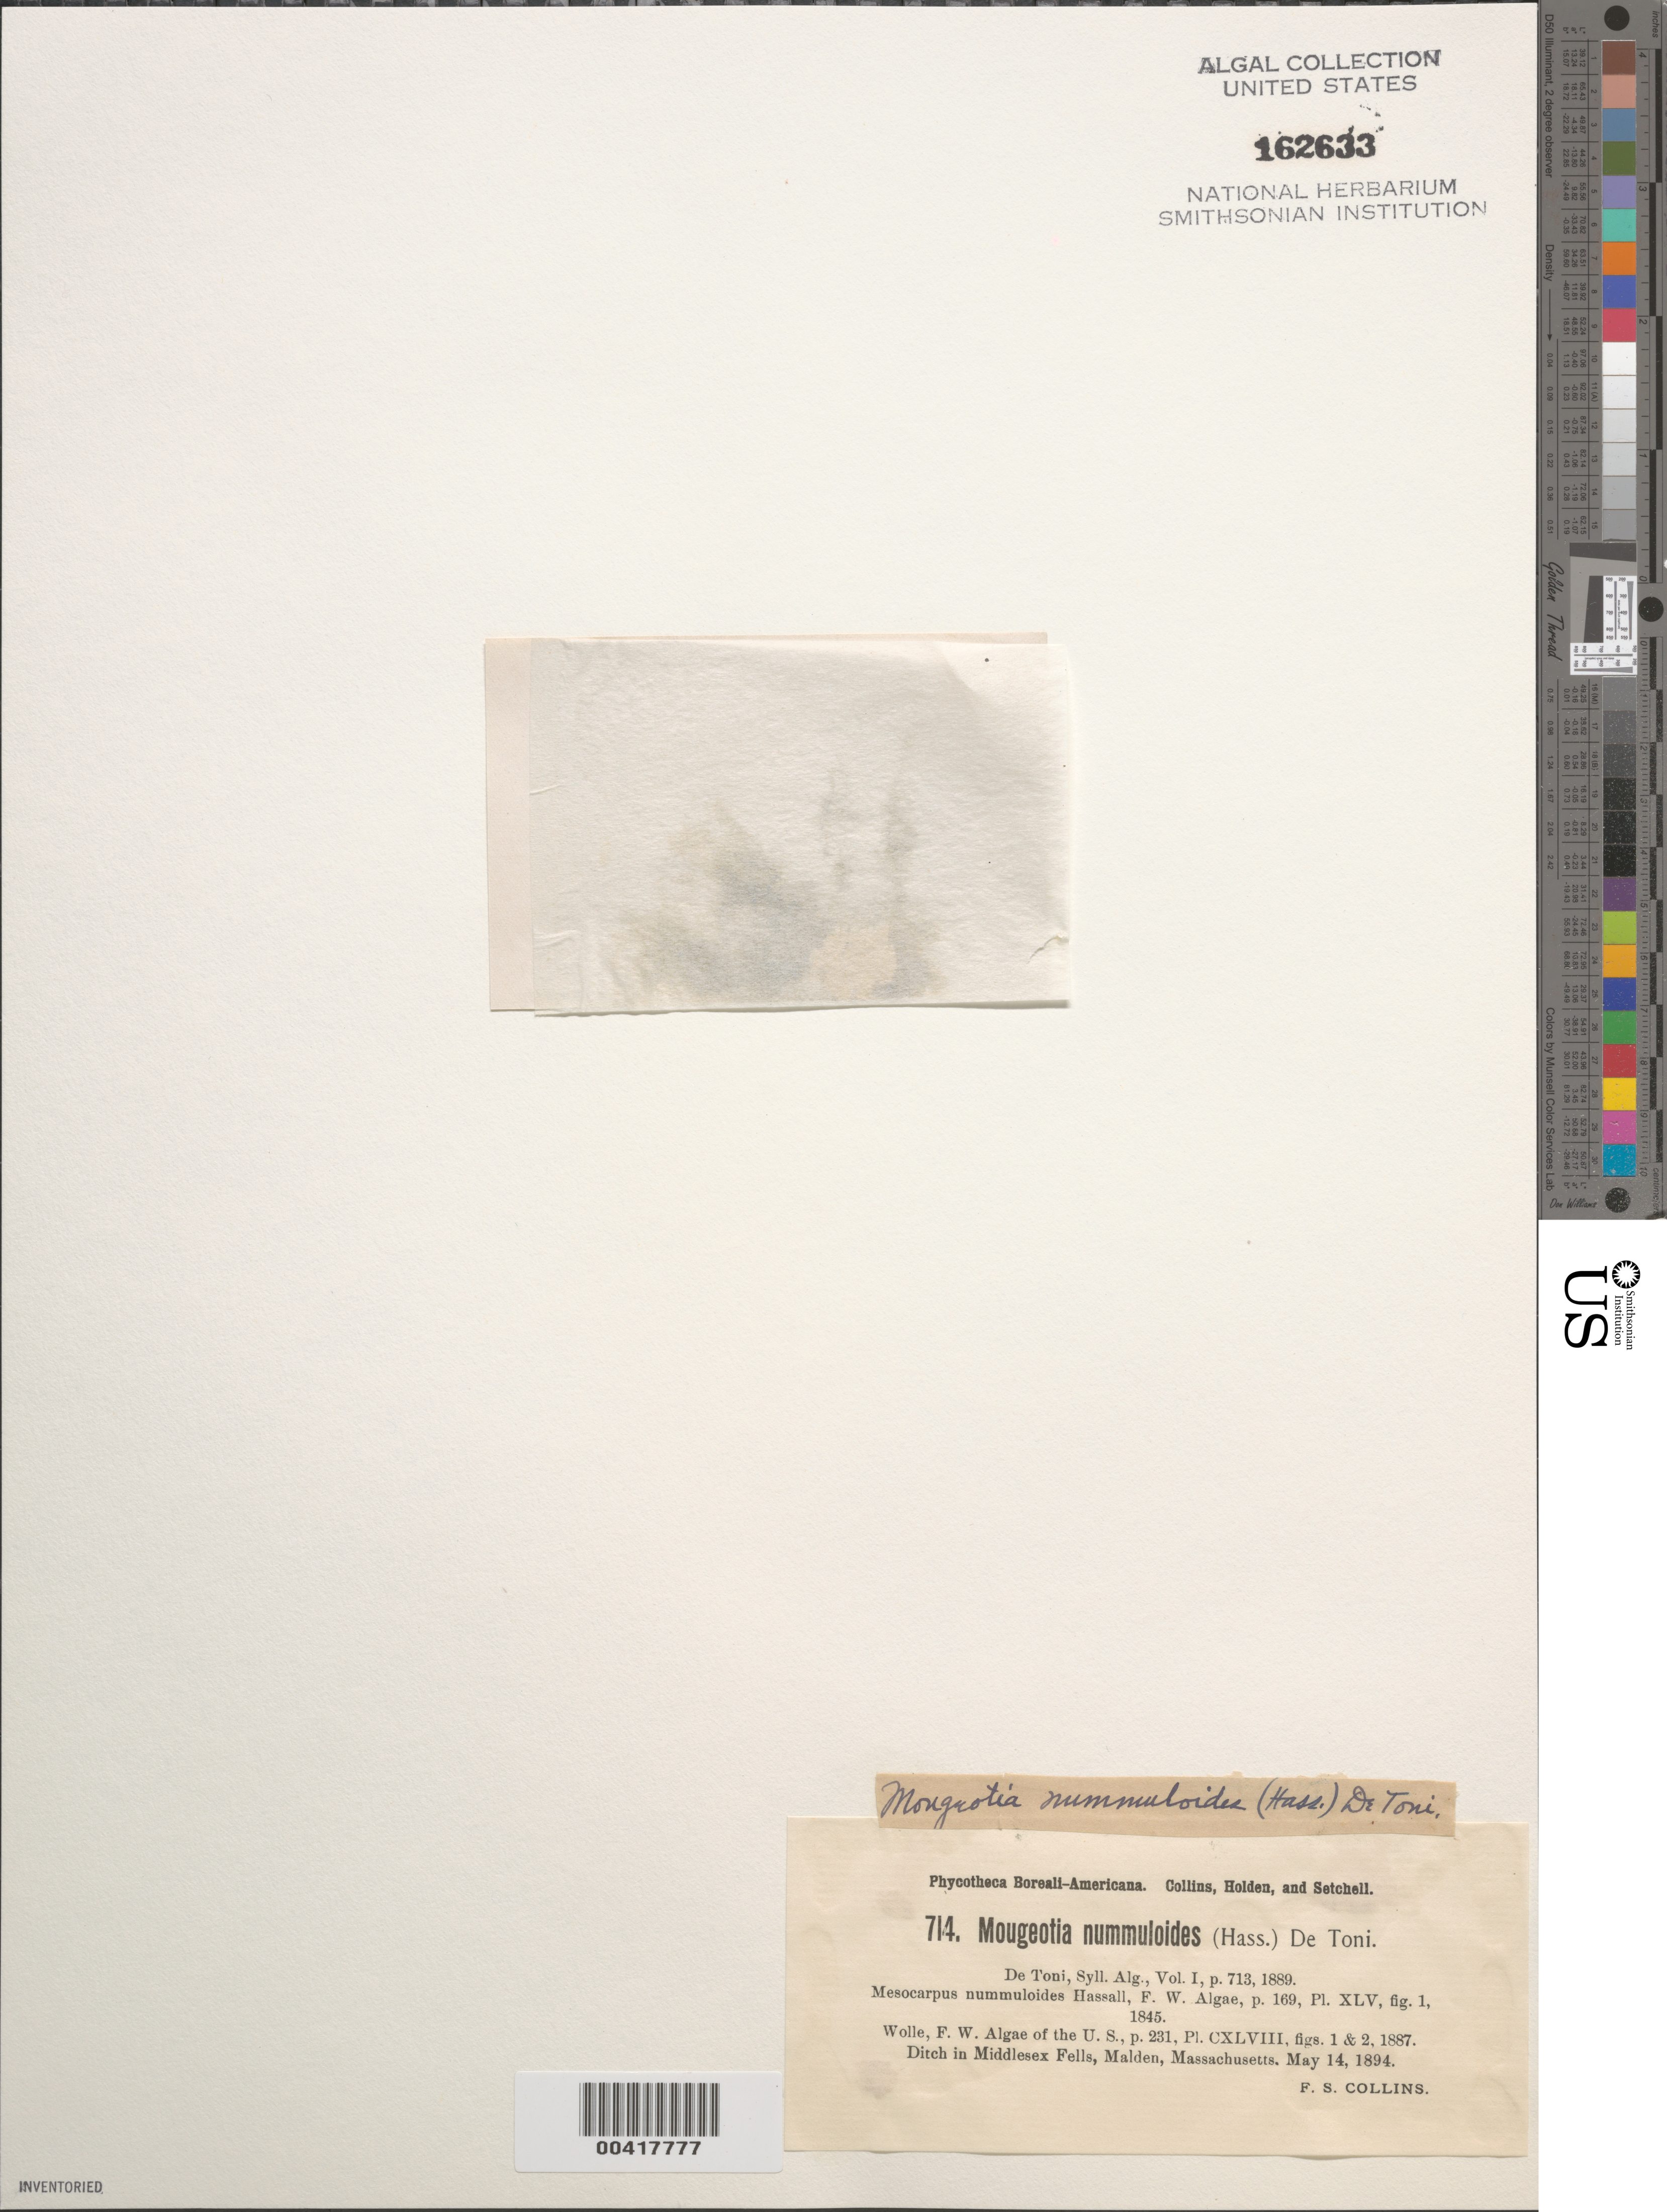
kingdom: Plantae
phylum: Charophyta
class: Zygnematophyceae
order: Zygnematales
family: Zygnemataceae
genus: Mougeotia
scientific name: Mougeotia nummuloides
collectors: F. Collins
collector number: PB-A 714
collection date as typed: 14 May 1894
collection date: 1894-05-14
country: United States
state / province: Massachusetts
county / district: Middlesex County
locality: Middlesex Fells, Malden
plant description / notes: Collins, Holden & Setchell, Phycotheca Boreali-Americana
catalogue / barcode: US 162633